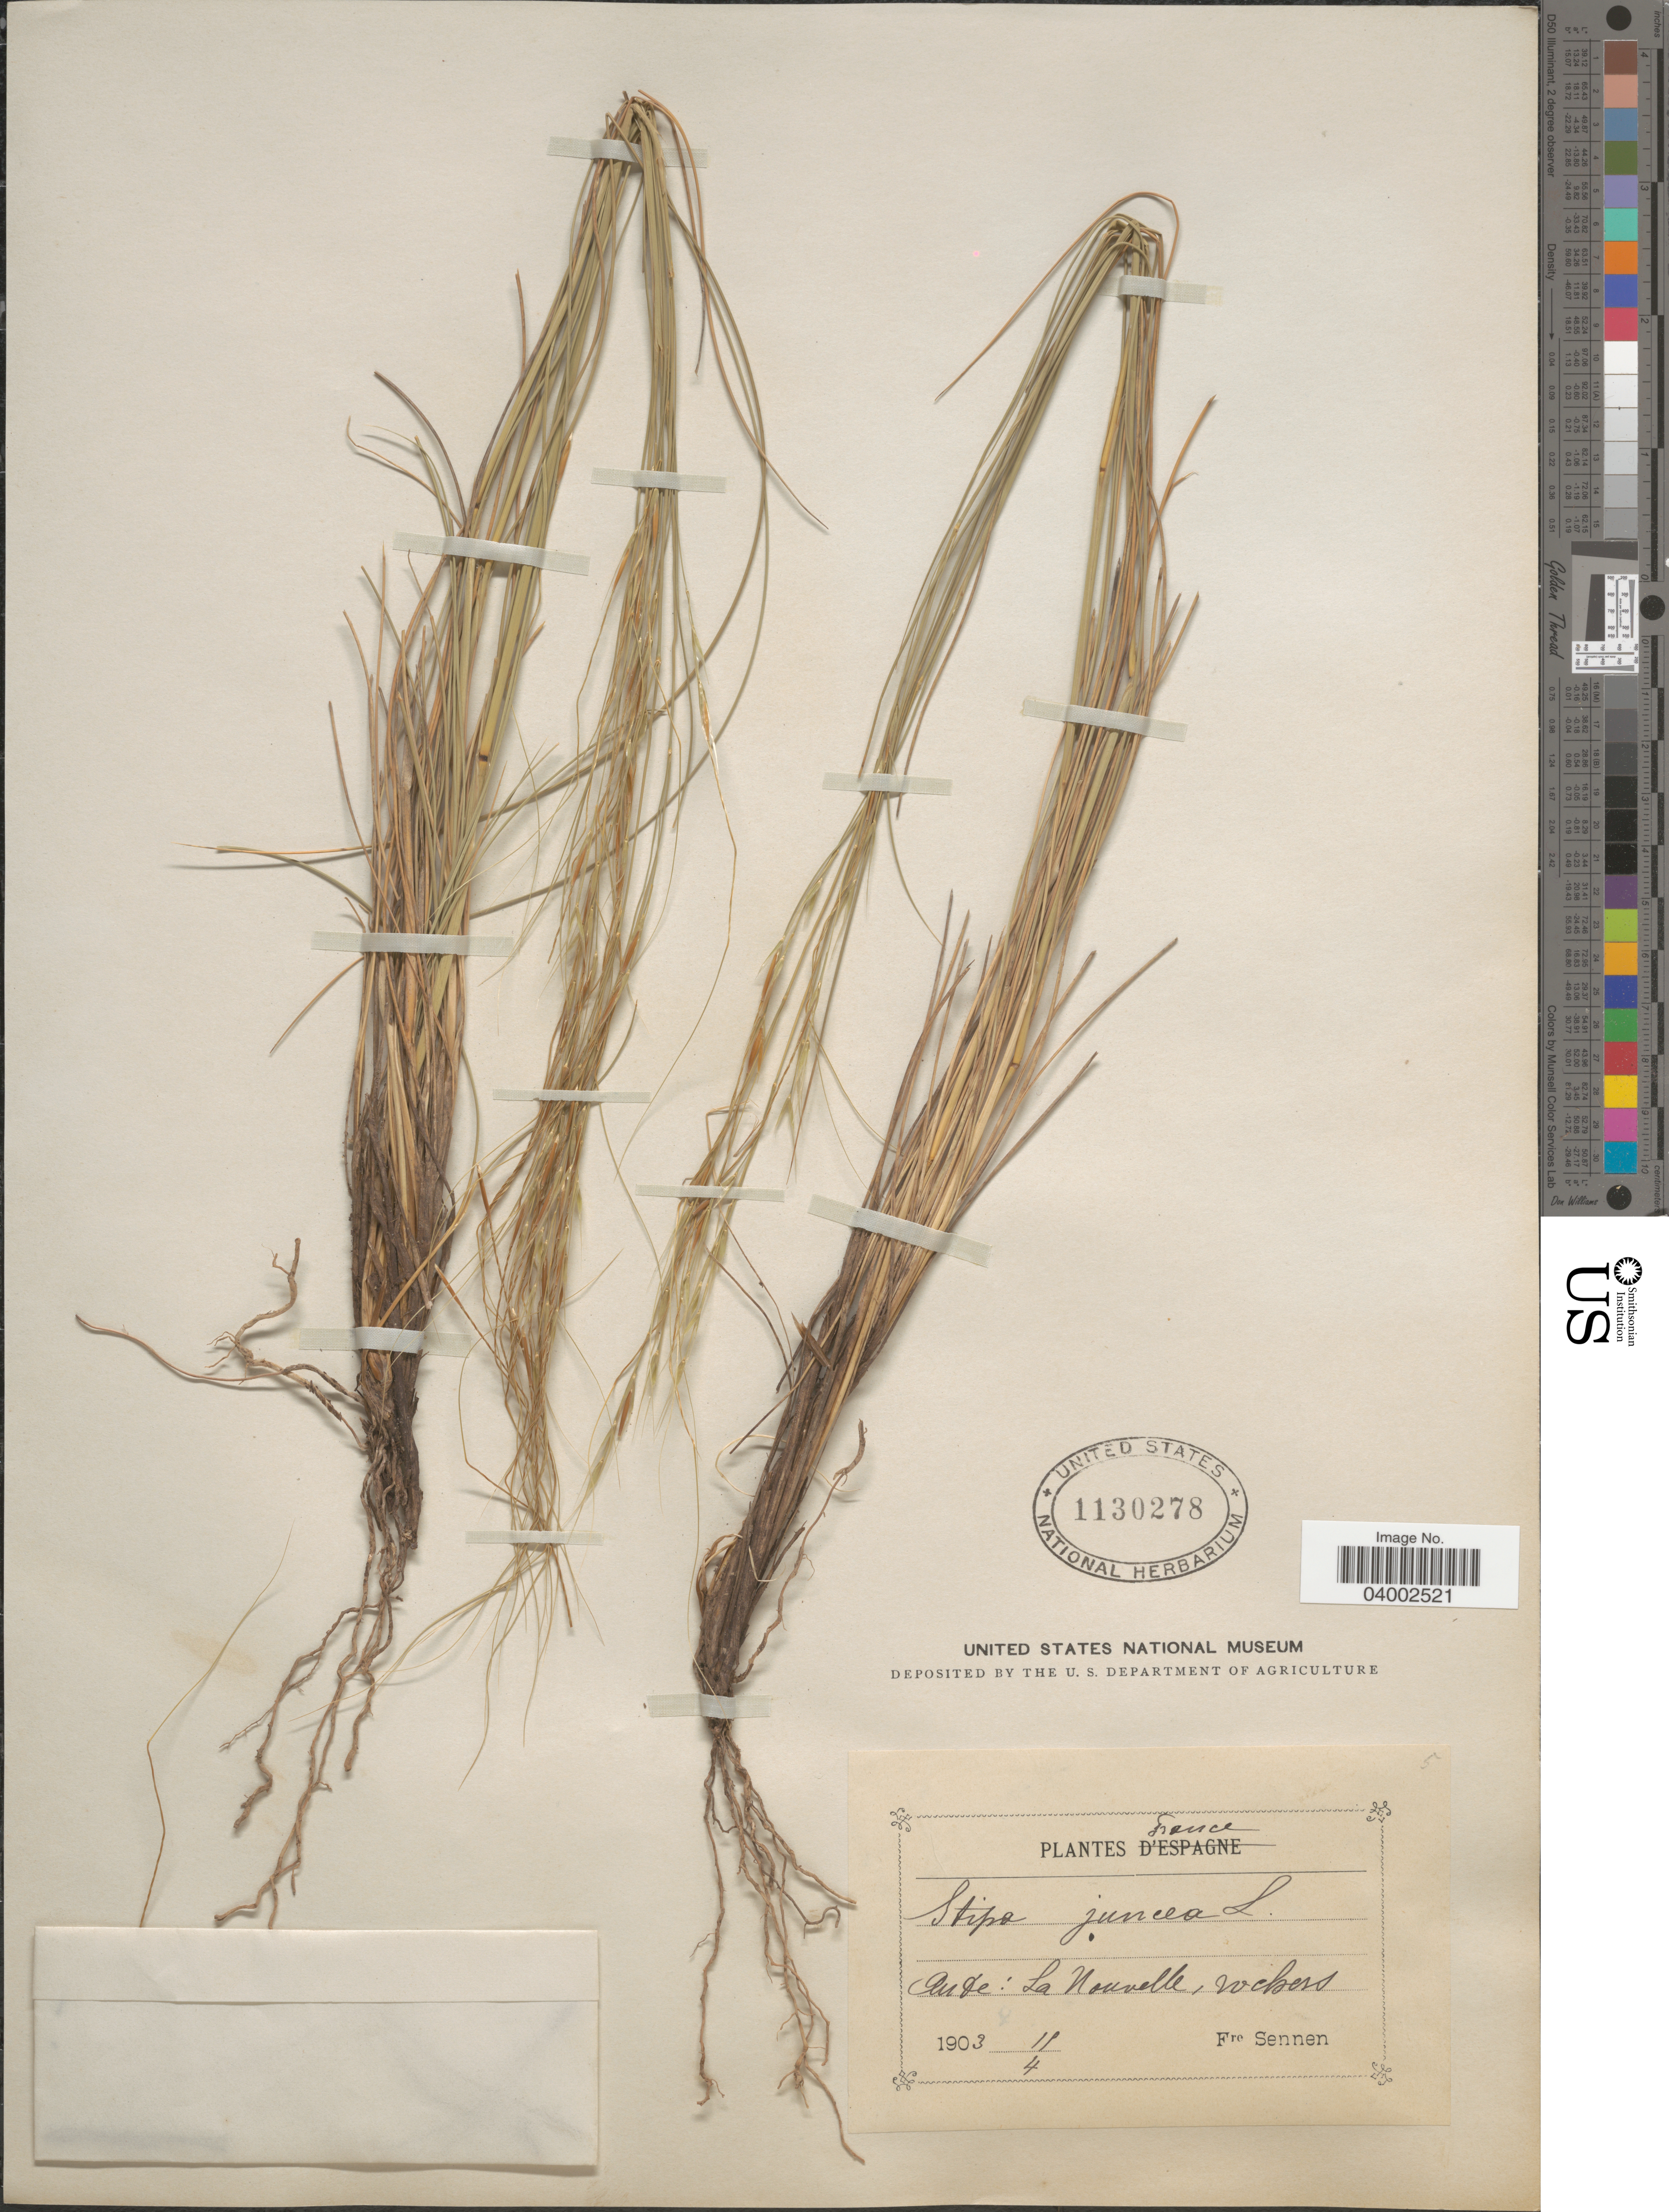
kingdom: Plantae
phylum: Tracheophyta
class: Liliopsida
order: Poales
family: Poaceae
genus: Stipa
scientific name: Stipa juncea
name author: Michaux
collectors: E. Sennen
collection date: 1903-04-11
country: France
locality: Ande: La Nouvelle, rochers.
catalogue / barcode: US 1130278